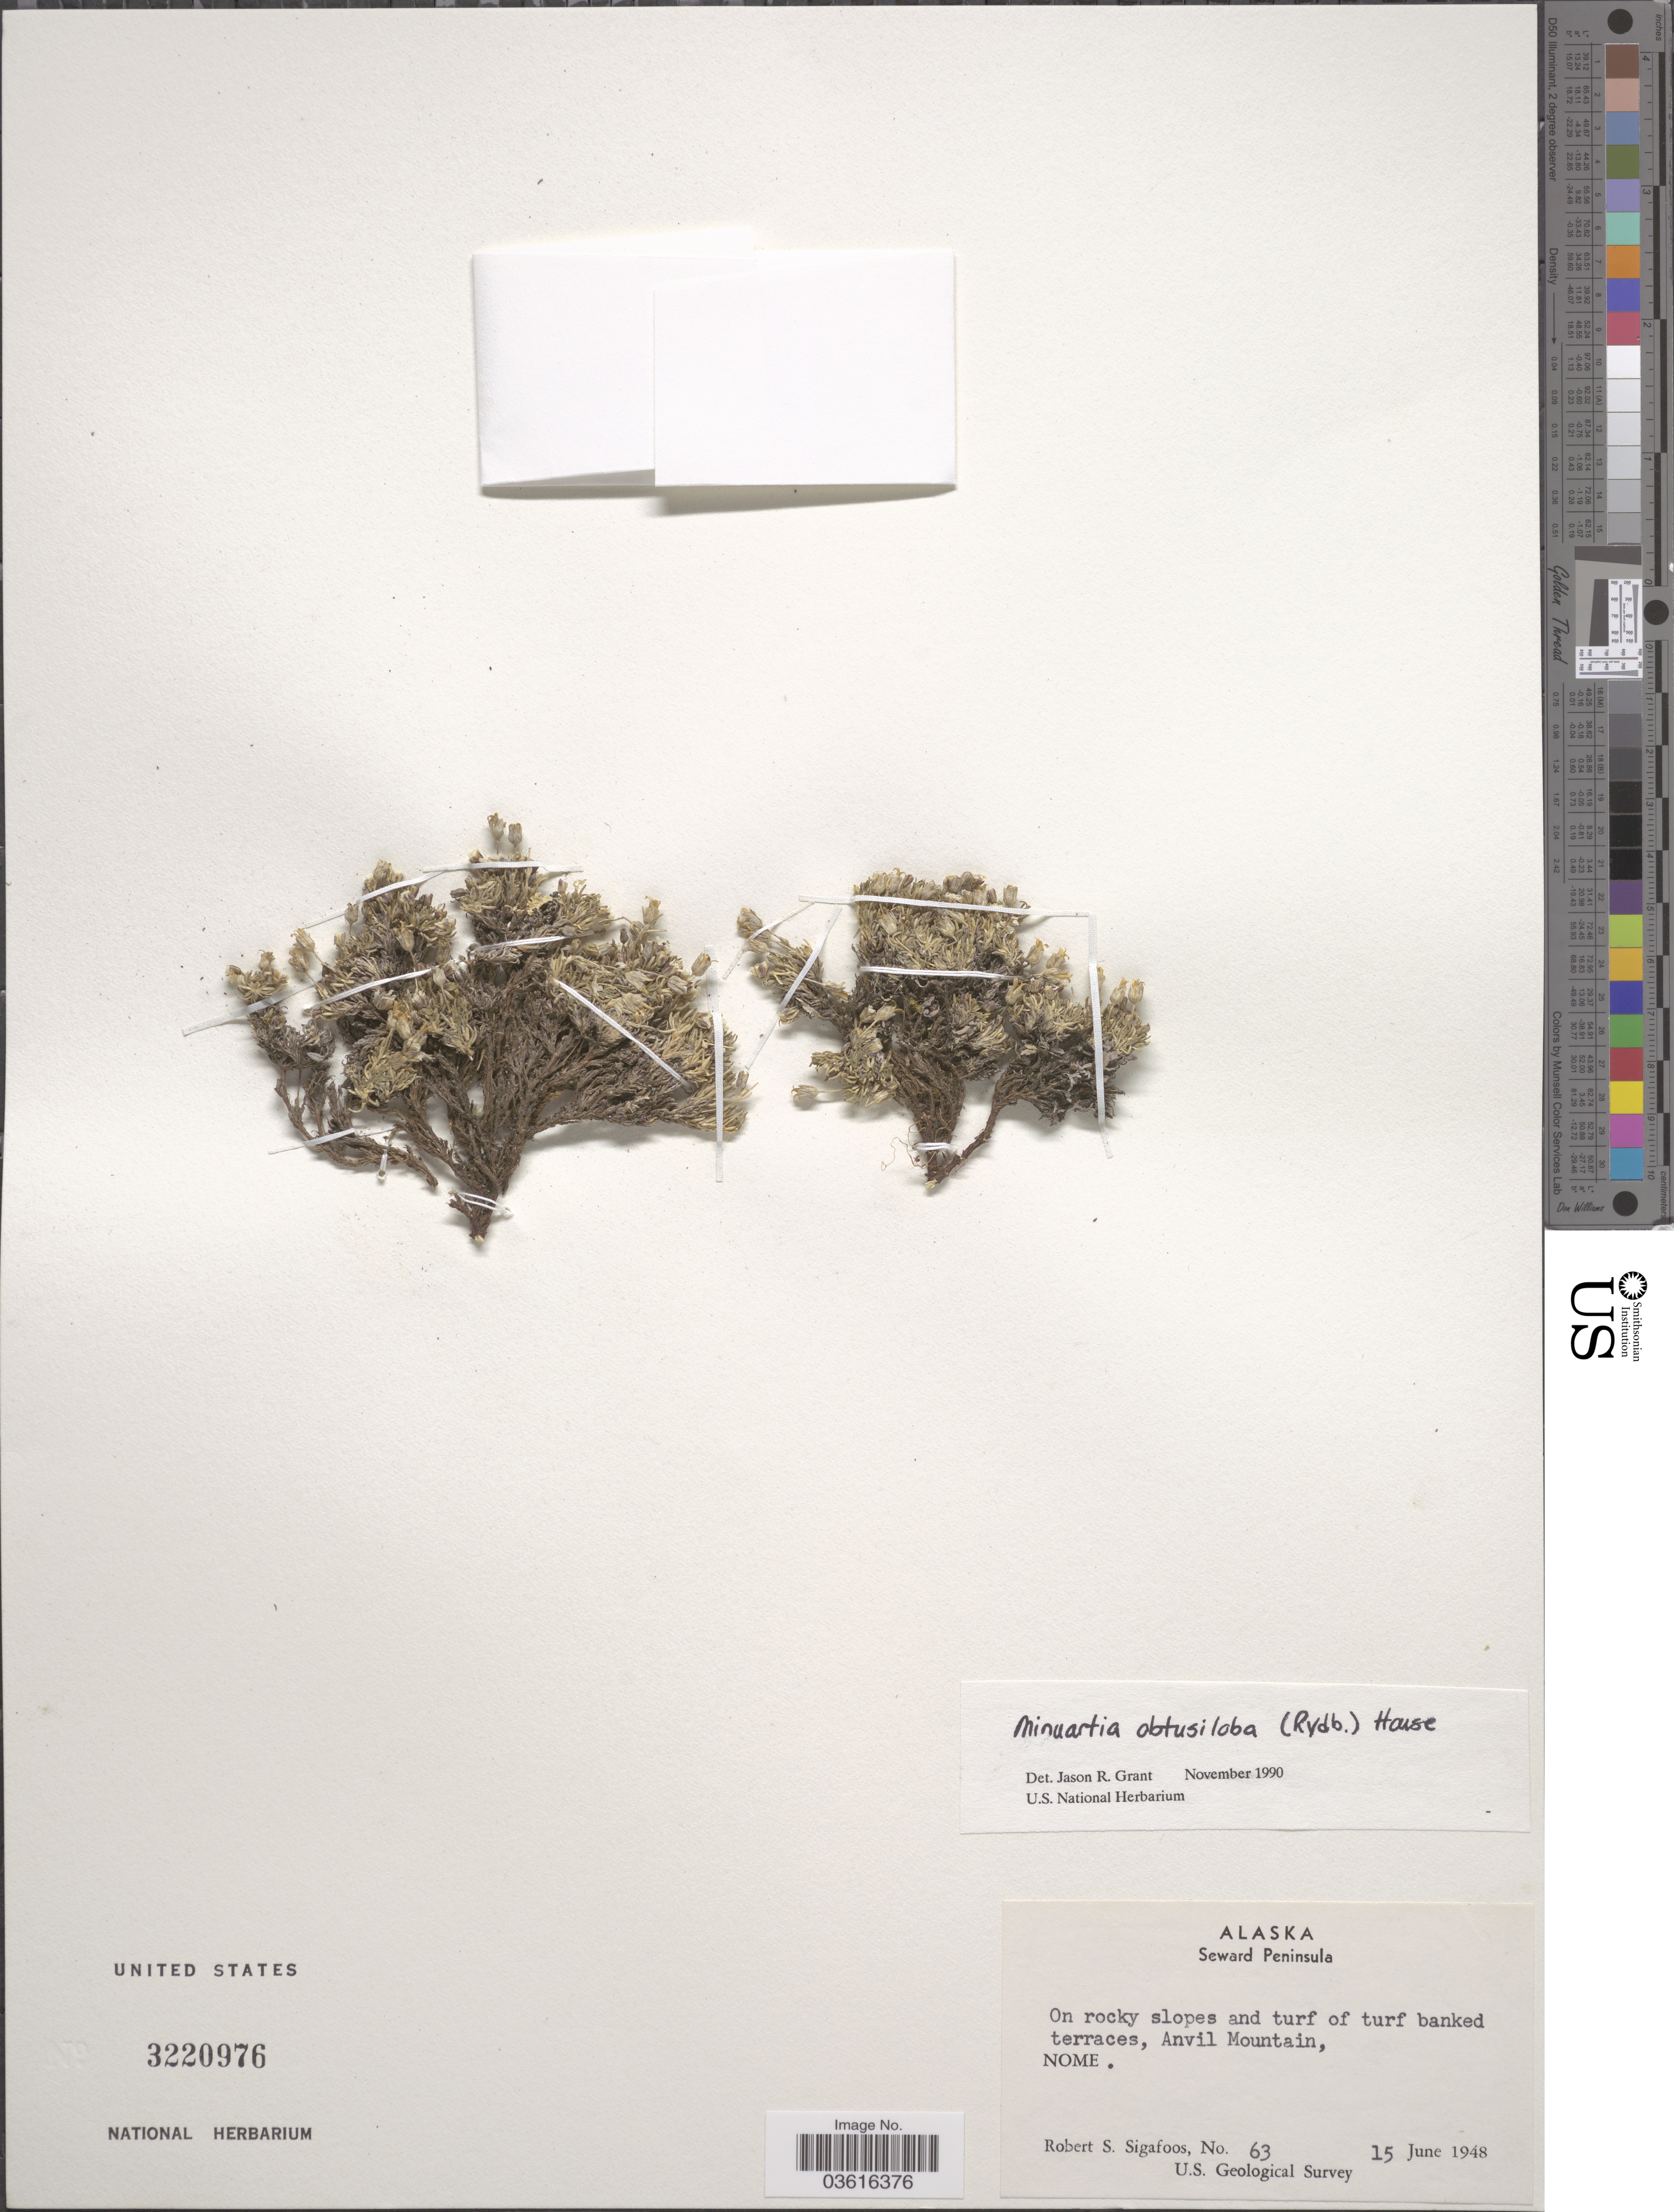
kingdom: Plantae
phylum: Tracheophyta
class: Magnoliopsida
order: Caryophyllales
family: Caryophyllaceae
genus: Cherleria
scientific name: Cherleria arctica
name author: (Steven ex Ser.) A.J. Moore & Dillenb.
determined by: Strong, M. T., (US), Smithsonian Institution - National Museum of Natural History (UNITED STATES)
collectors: R. Sigafoos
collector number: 63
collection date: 1948-06-15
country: United States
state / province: Alaska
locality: Seward Peninsula. On rocky slopes and turf of turf banked terraces, Anvil Mountain, Nome.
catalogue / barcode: US 3220976